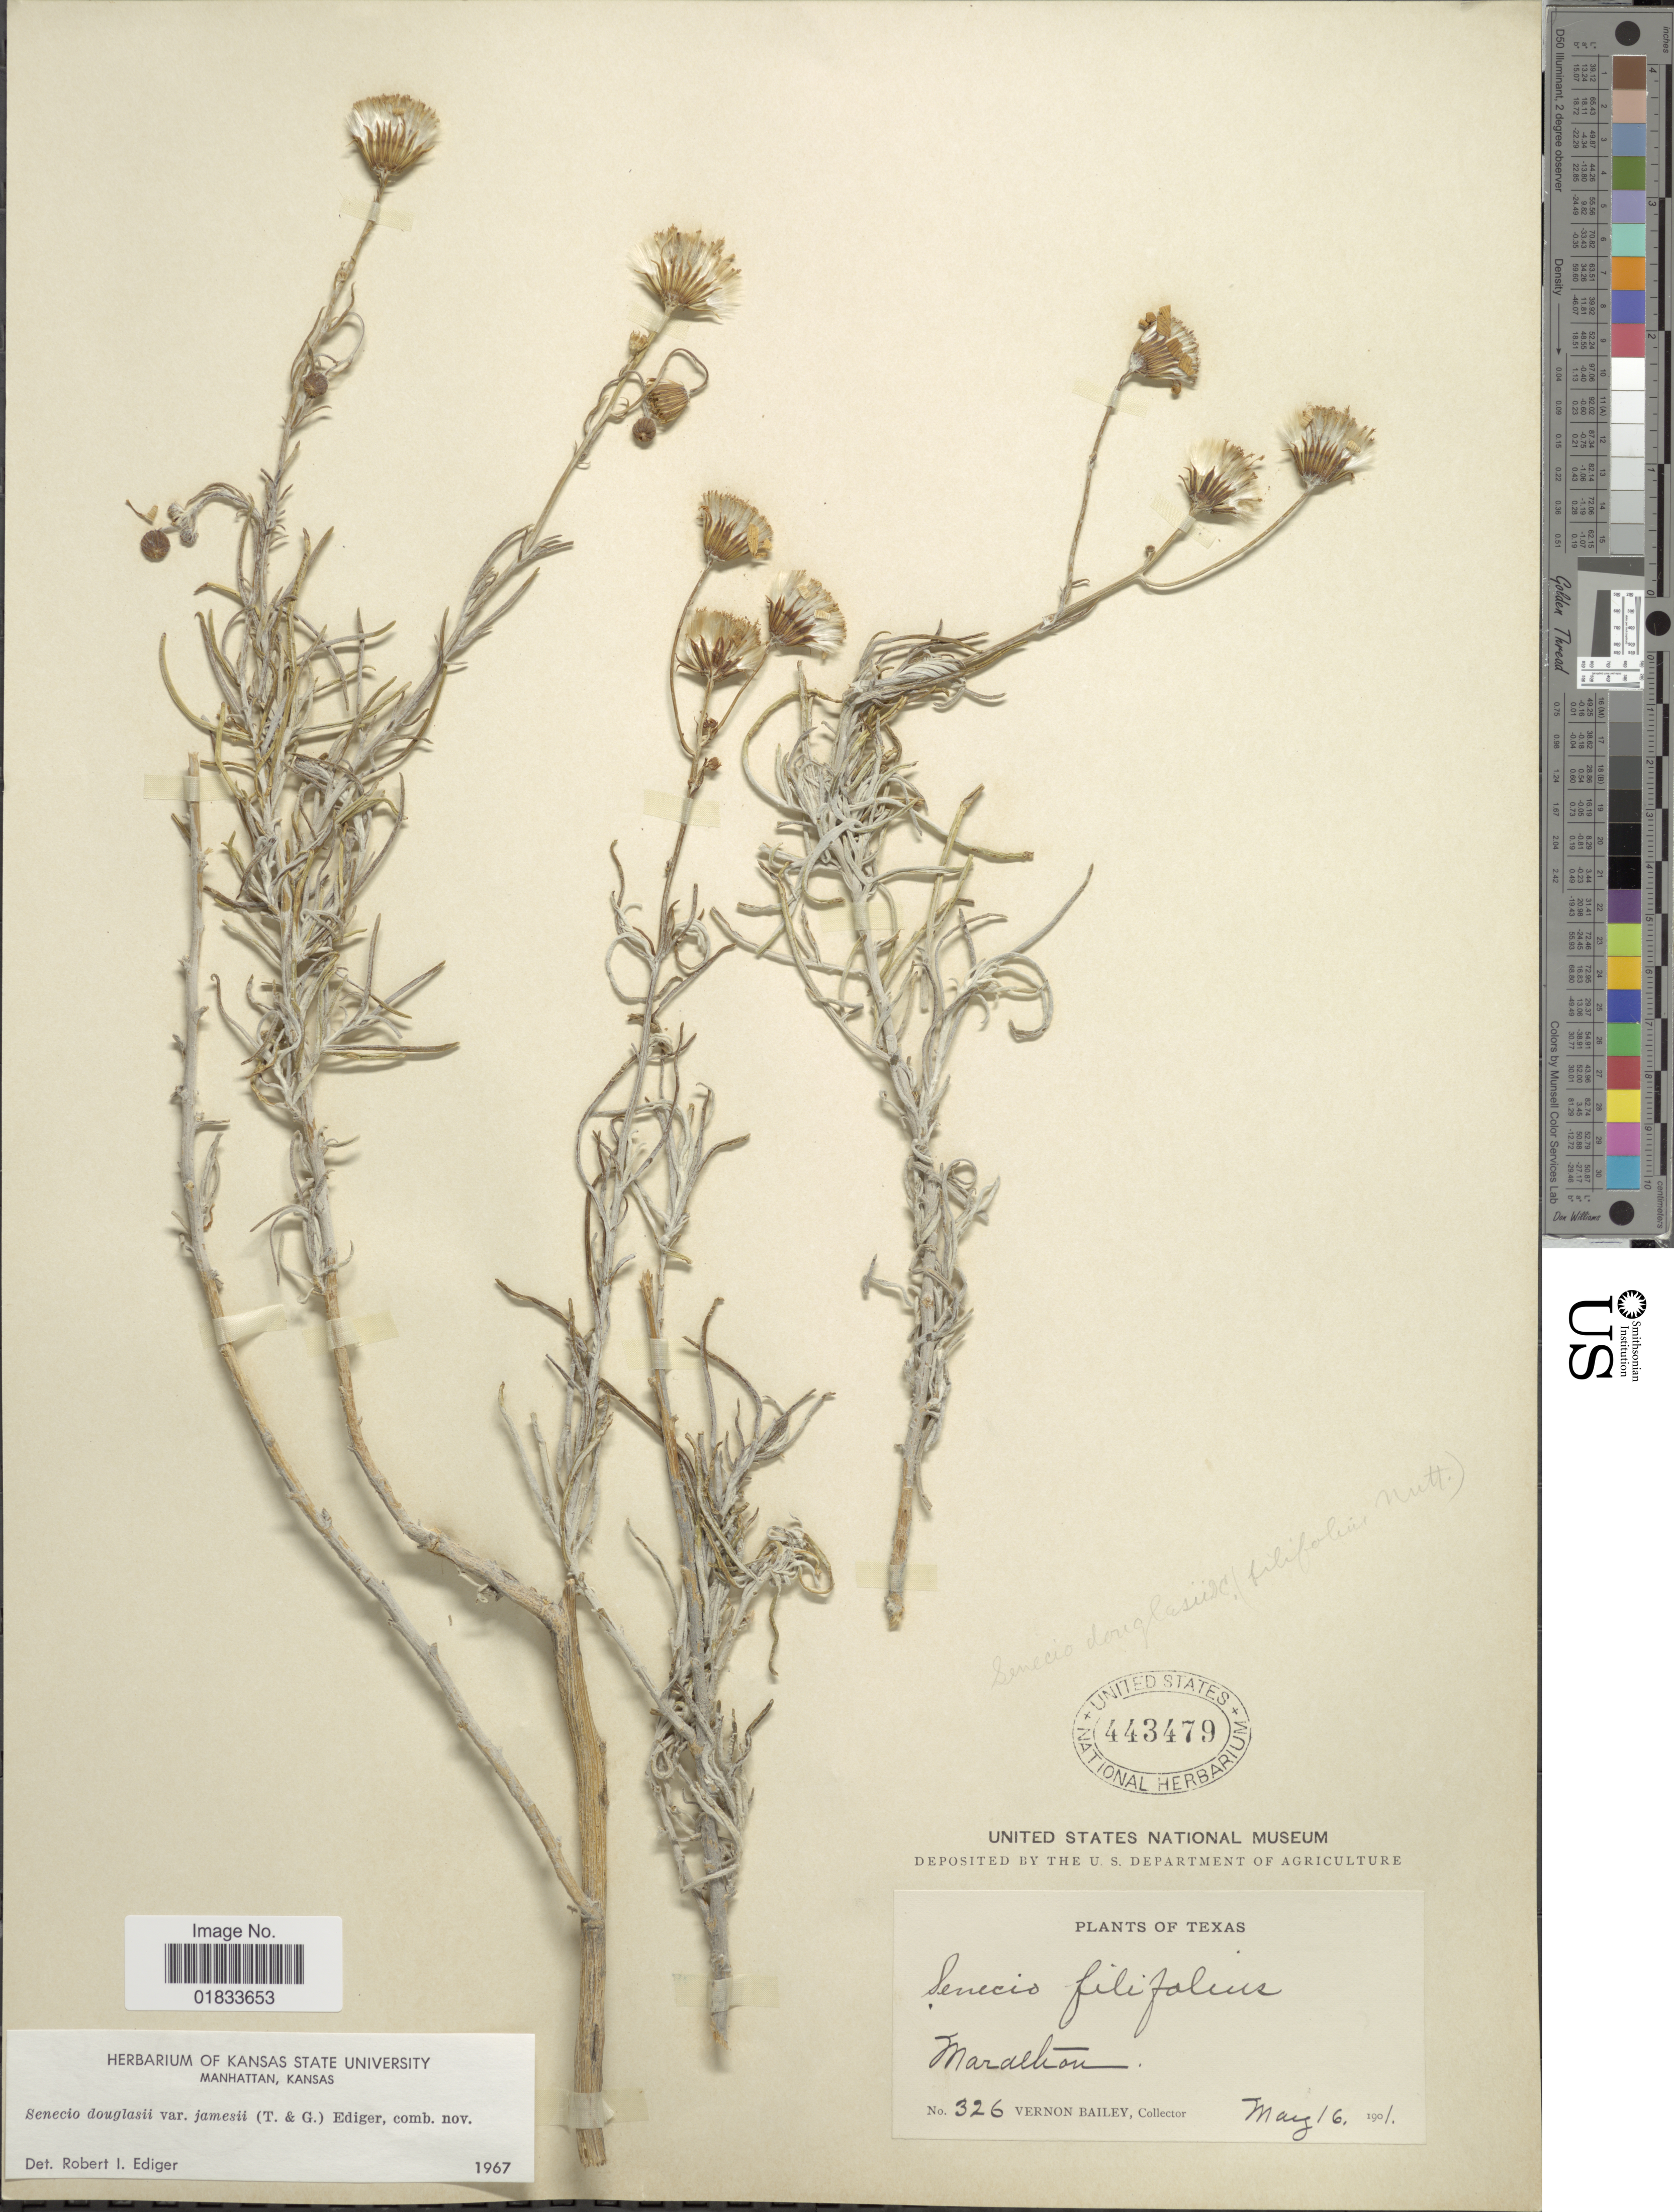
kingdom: Plantae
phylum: Tracheophyta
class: Magnoliopsida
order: Asterales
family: Asteraceae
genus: Senecio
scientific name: Senecio flaccidus var. flaccidus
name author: Less.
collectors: V. O. Bailey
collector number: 326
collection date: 1901-05-16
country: United States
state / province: Texas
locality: Marathon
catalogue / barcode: US 443479